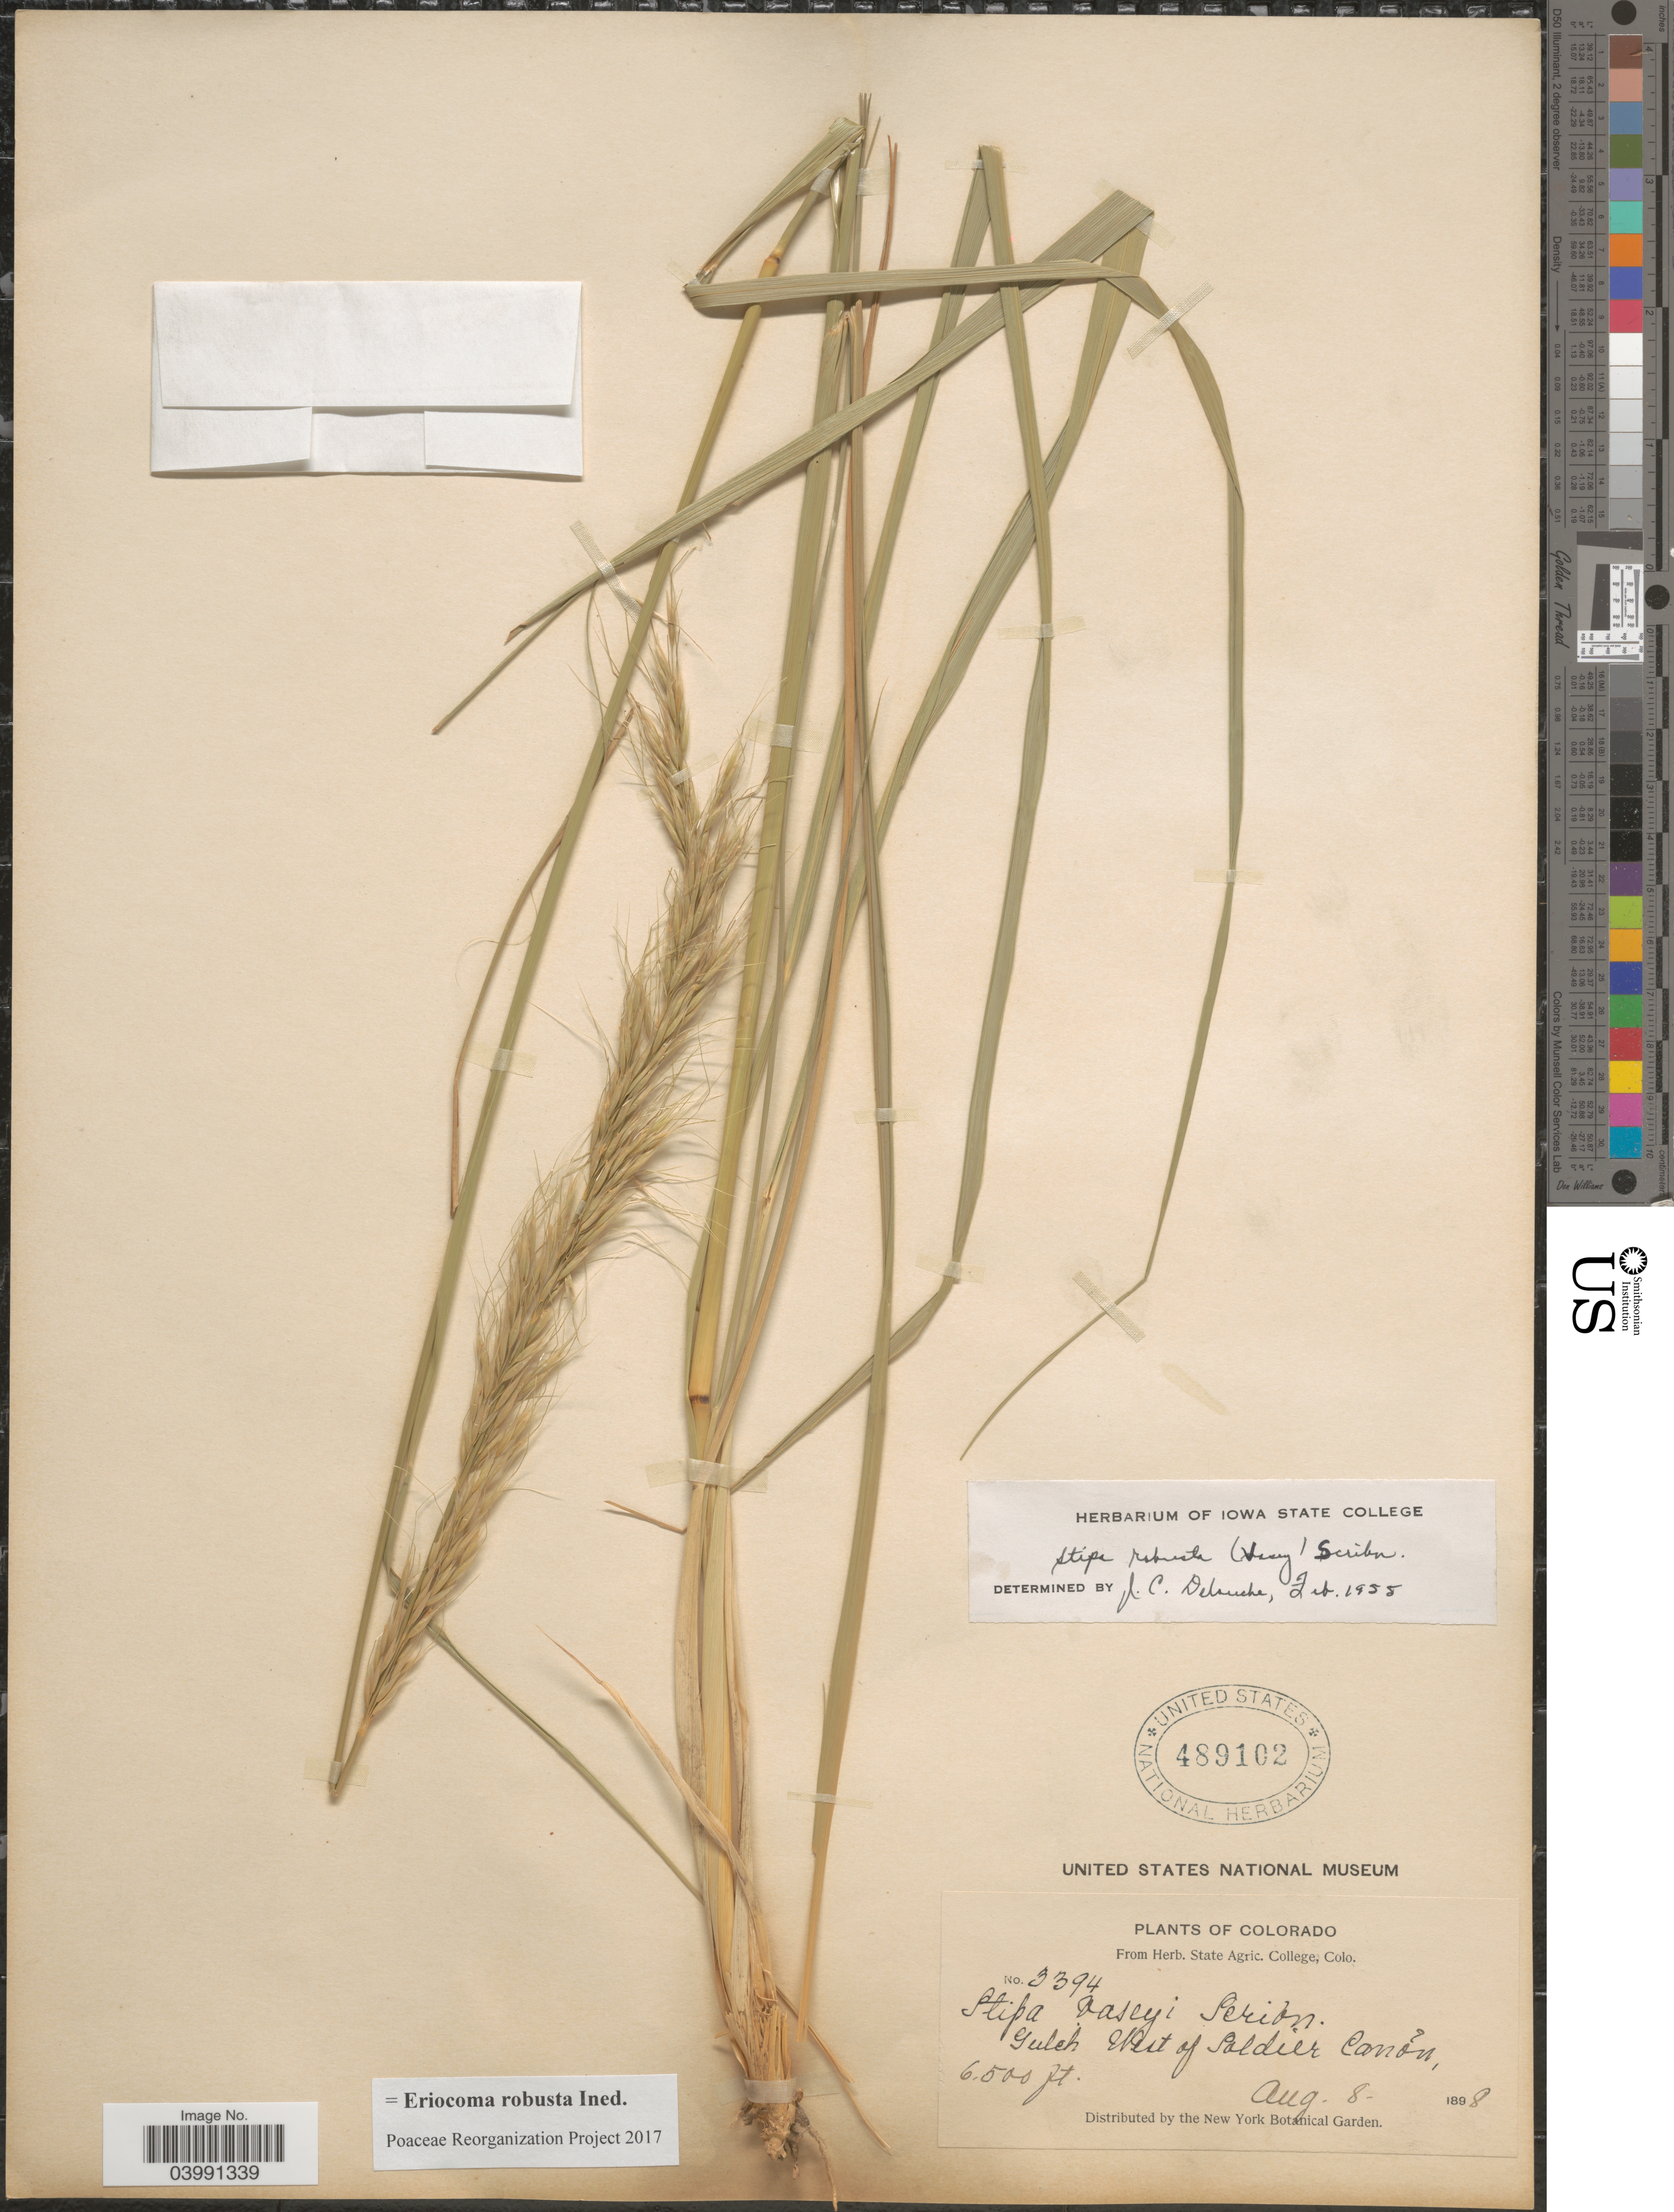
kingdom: Plantae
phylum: Tracheophyta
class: Liliopsida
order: Poales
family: Poaceae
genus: Eriocoma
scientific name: Eriocoma robusta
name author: (Vasey) Romasch.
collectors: ex herb. State Agric. College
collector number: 3394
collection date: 1898-08-08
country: United States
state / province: Colorado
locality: Gulch West of Soldier Canón.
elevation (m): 1981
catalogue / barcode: US 489102